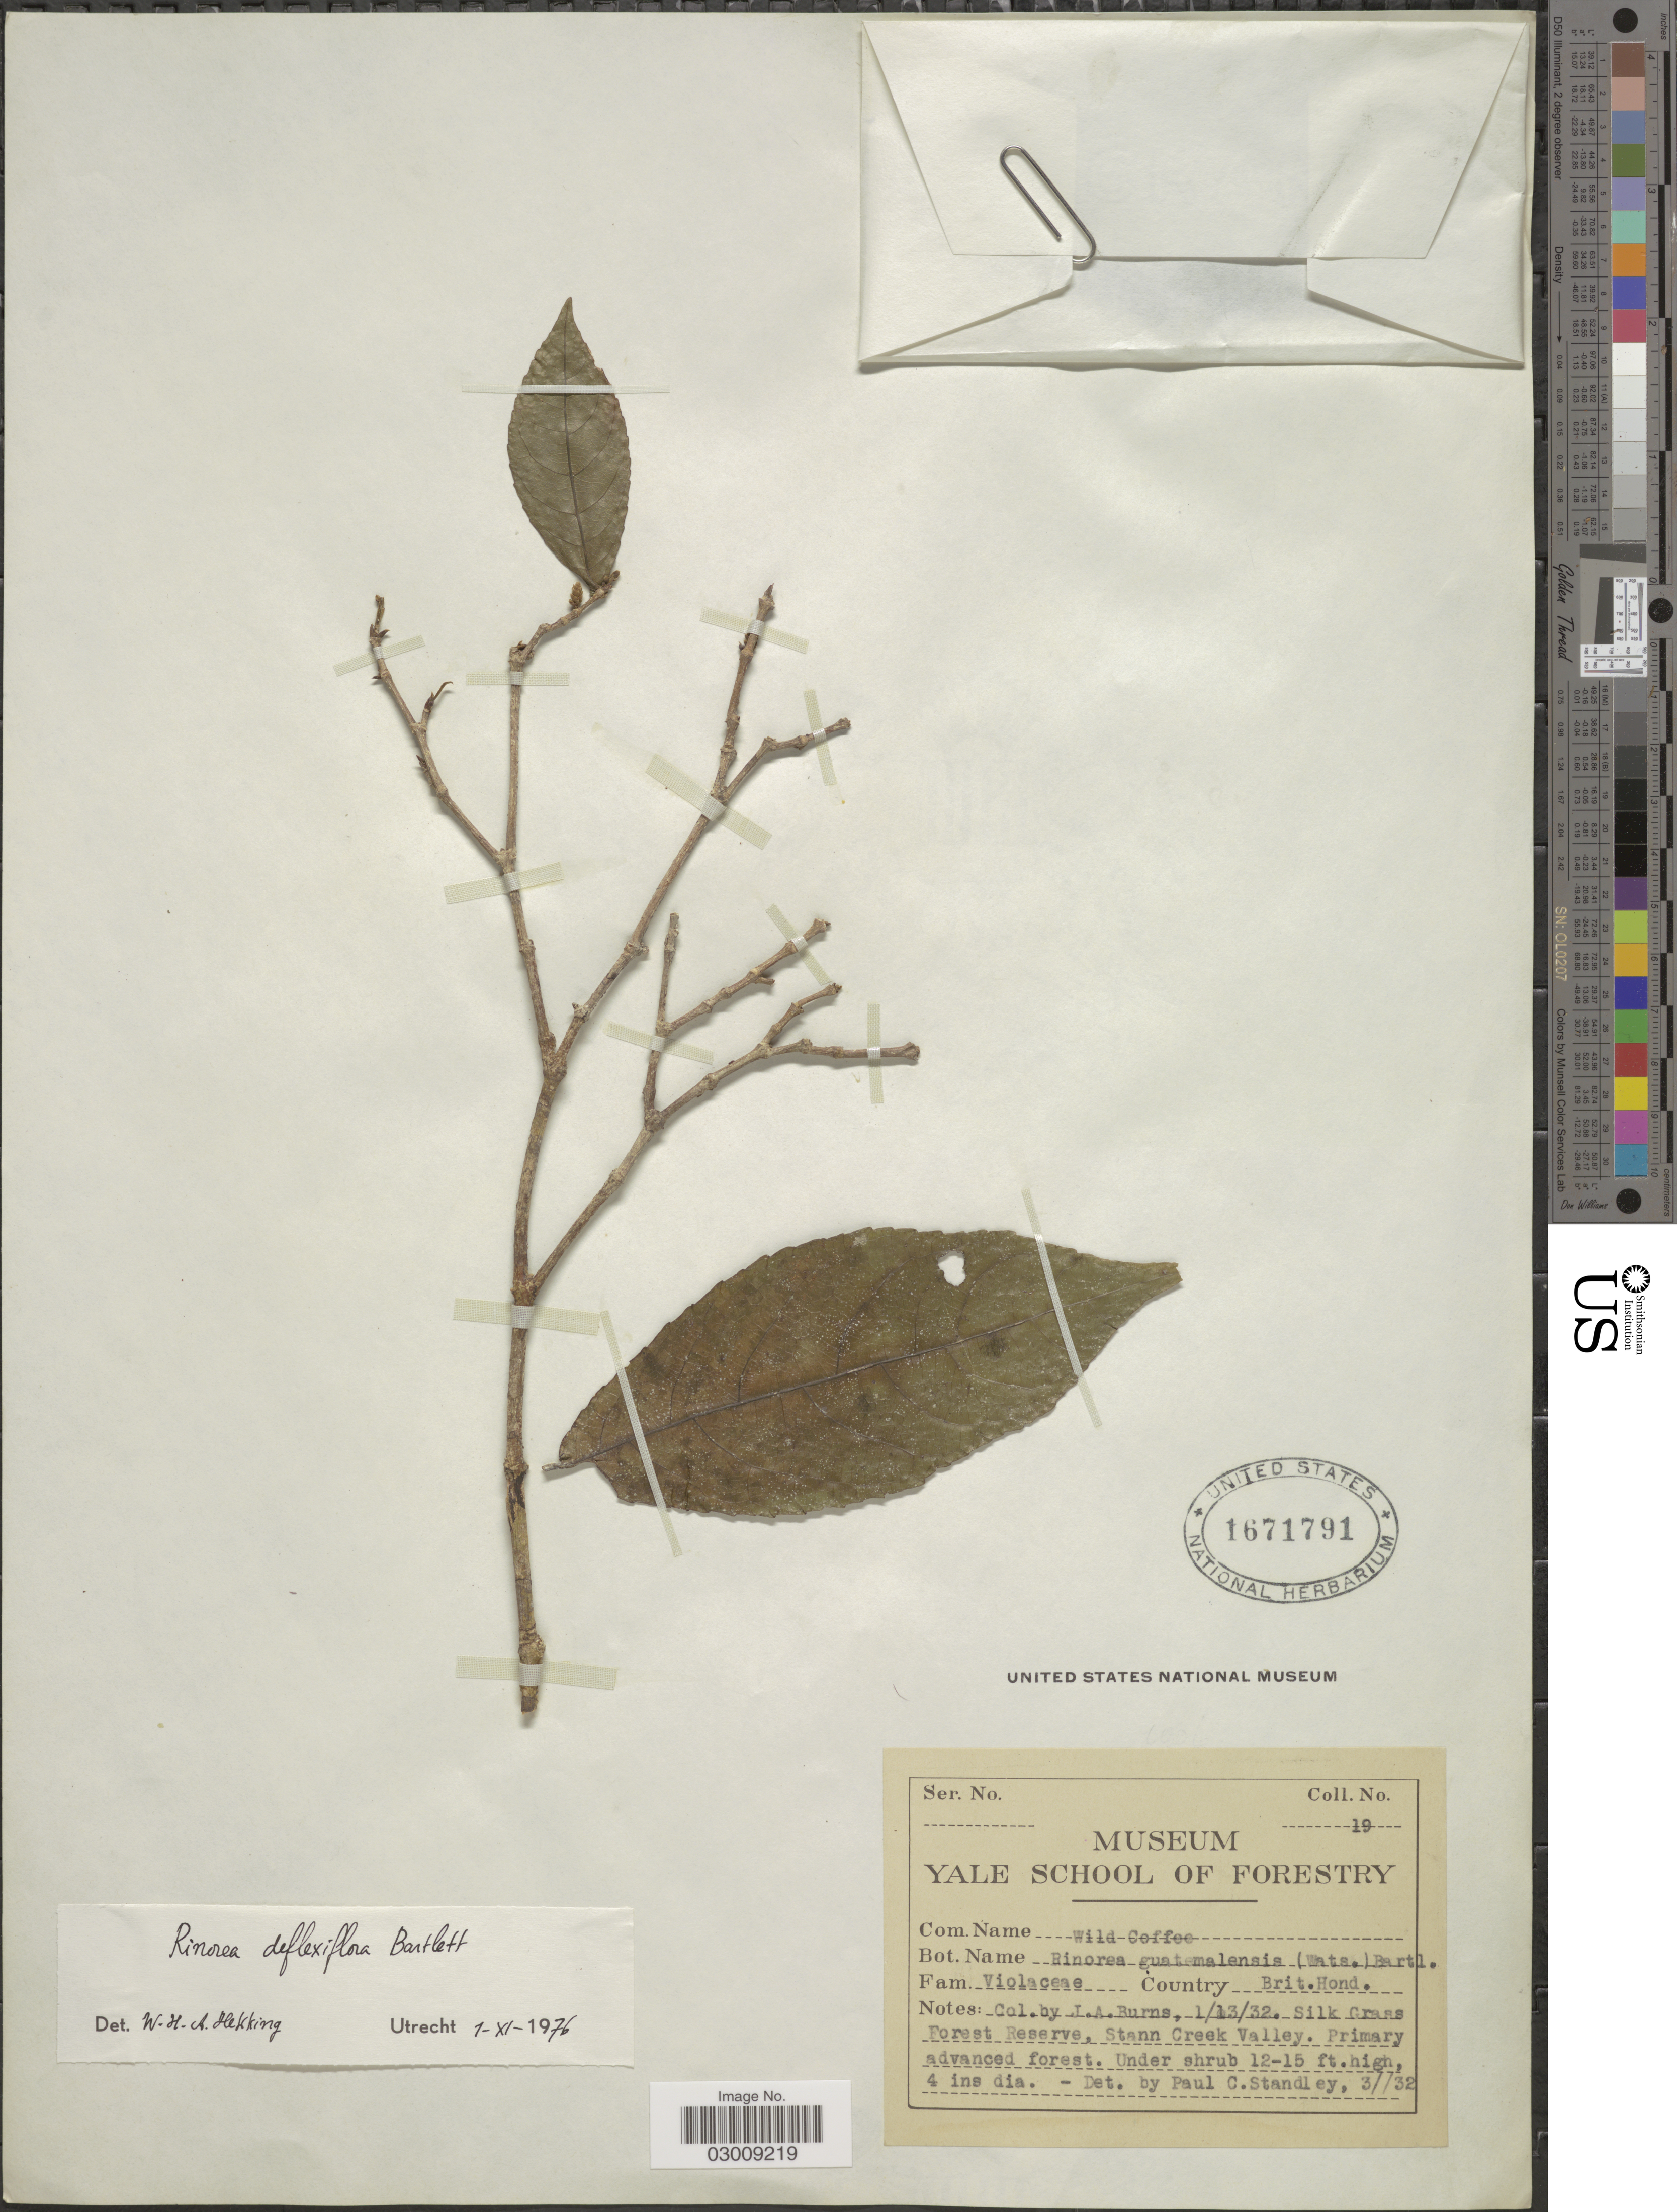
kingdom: Plantae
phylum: Tracheophyta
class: Magnoliopsida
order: Malpighiales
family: Violaceae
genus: Rinorea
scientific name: Rinorea deflexiflora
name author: Bartlett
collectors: J. Burns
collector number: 19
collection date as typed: Transcribed d/m/y: 13/1/32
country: Belize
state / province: Stann Creek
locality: Brit. Hond. Silk Grass Forest Reserve, Stann Creek Valley.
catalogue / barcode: US 1671791